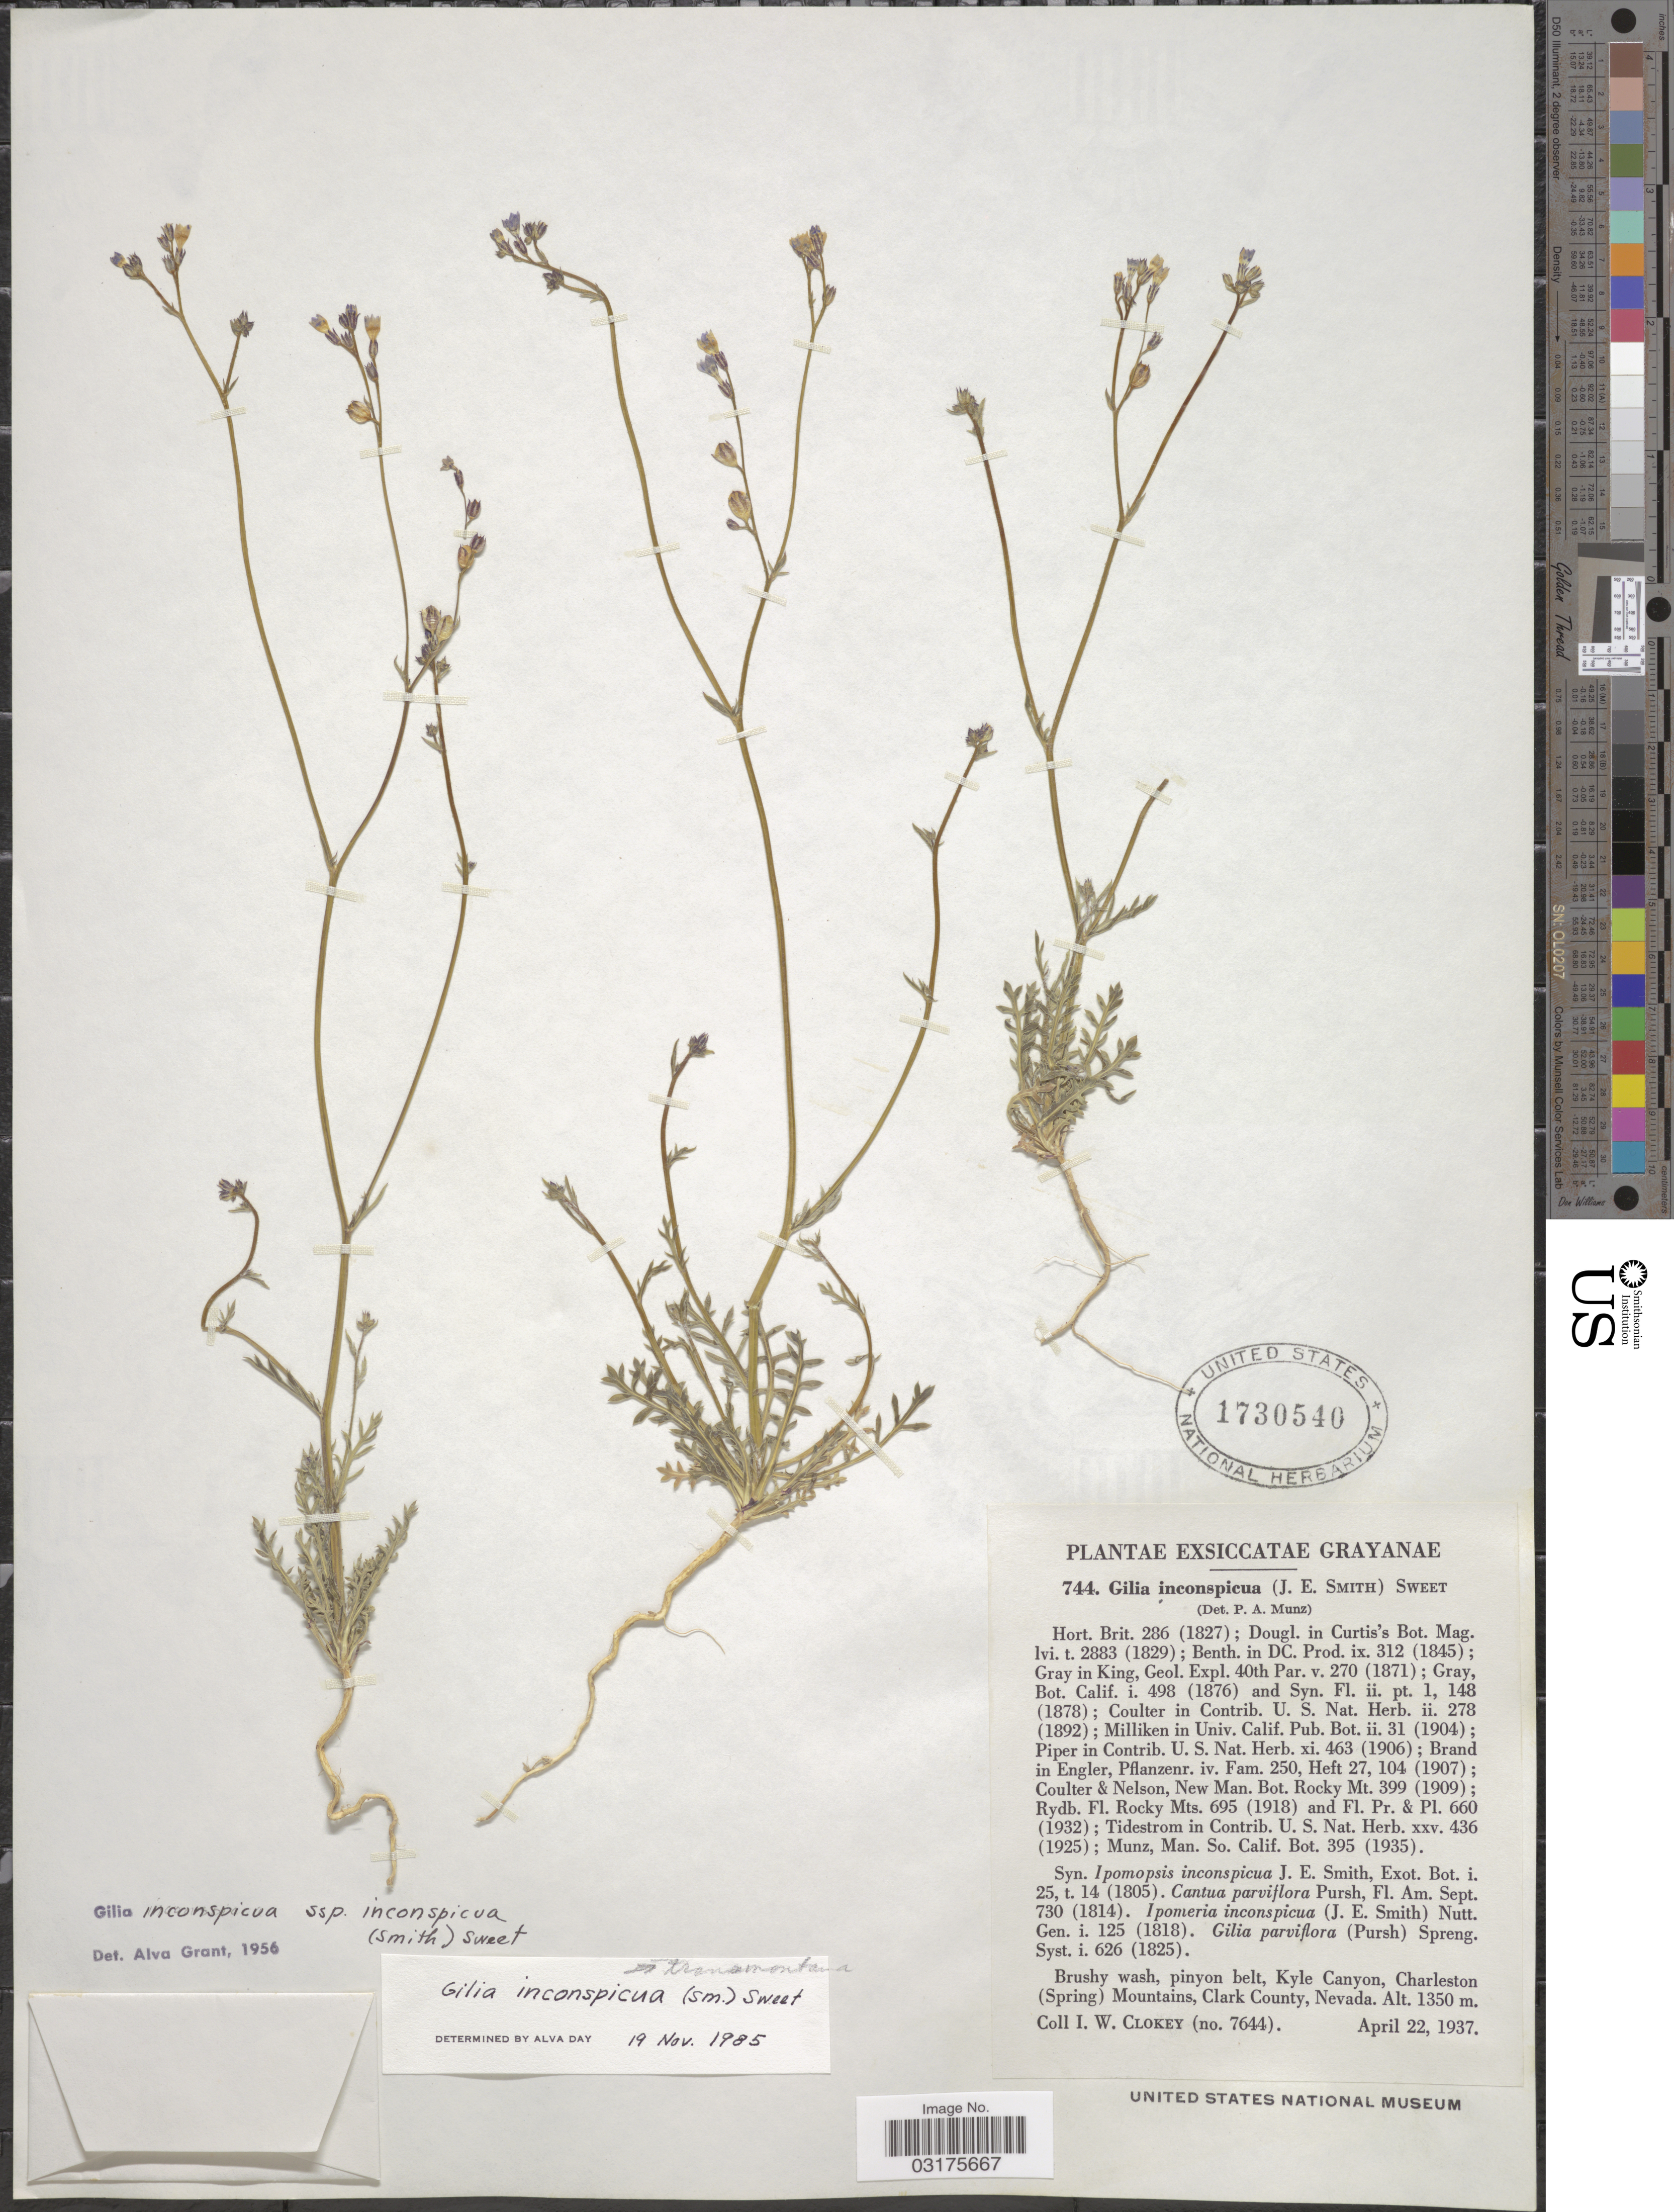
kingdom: Plantae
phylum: Tracheophyta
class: Magnoliopsida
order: Ericales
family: Polemoniaceae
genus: Gilia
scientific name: Gilia inconspicua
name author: (Sm.) Sweet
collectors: I. W. Clokey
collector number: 7644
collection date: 1937-04-22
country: United States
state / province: Nevada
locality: Brushy wash, pinyon belt, Kyle Canyon, Charleston (Spring) Mountains, Clark County.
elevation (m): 1350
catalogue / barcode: US 1730540